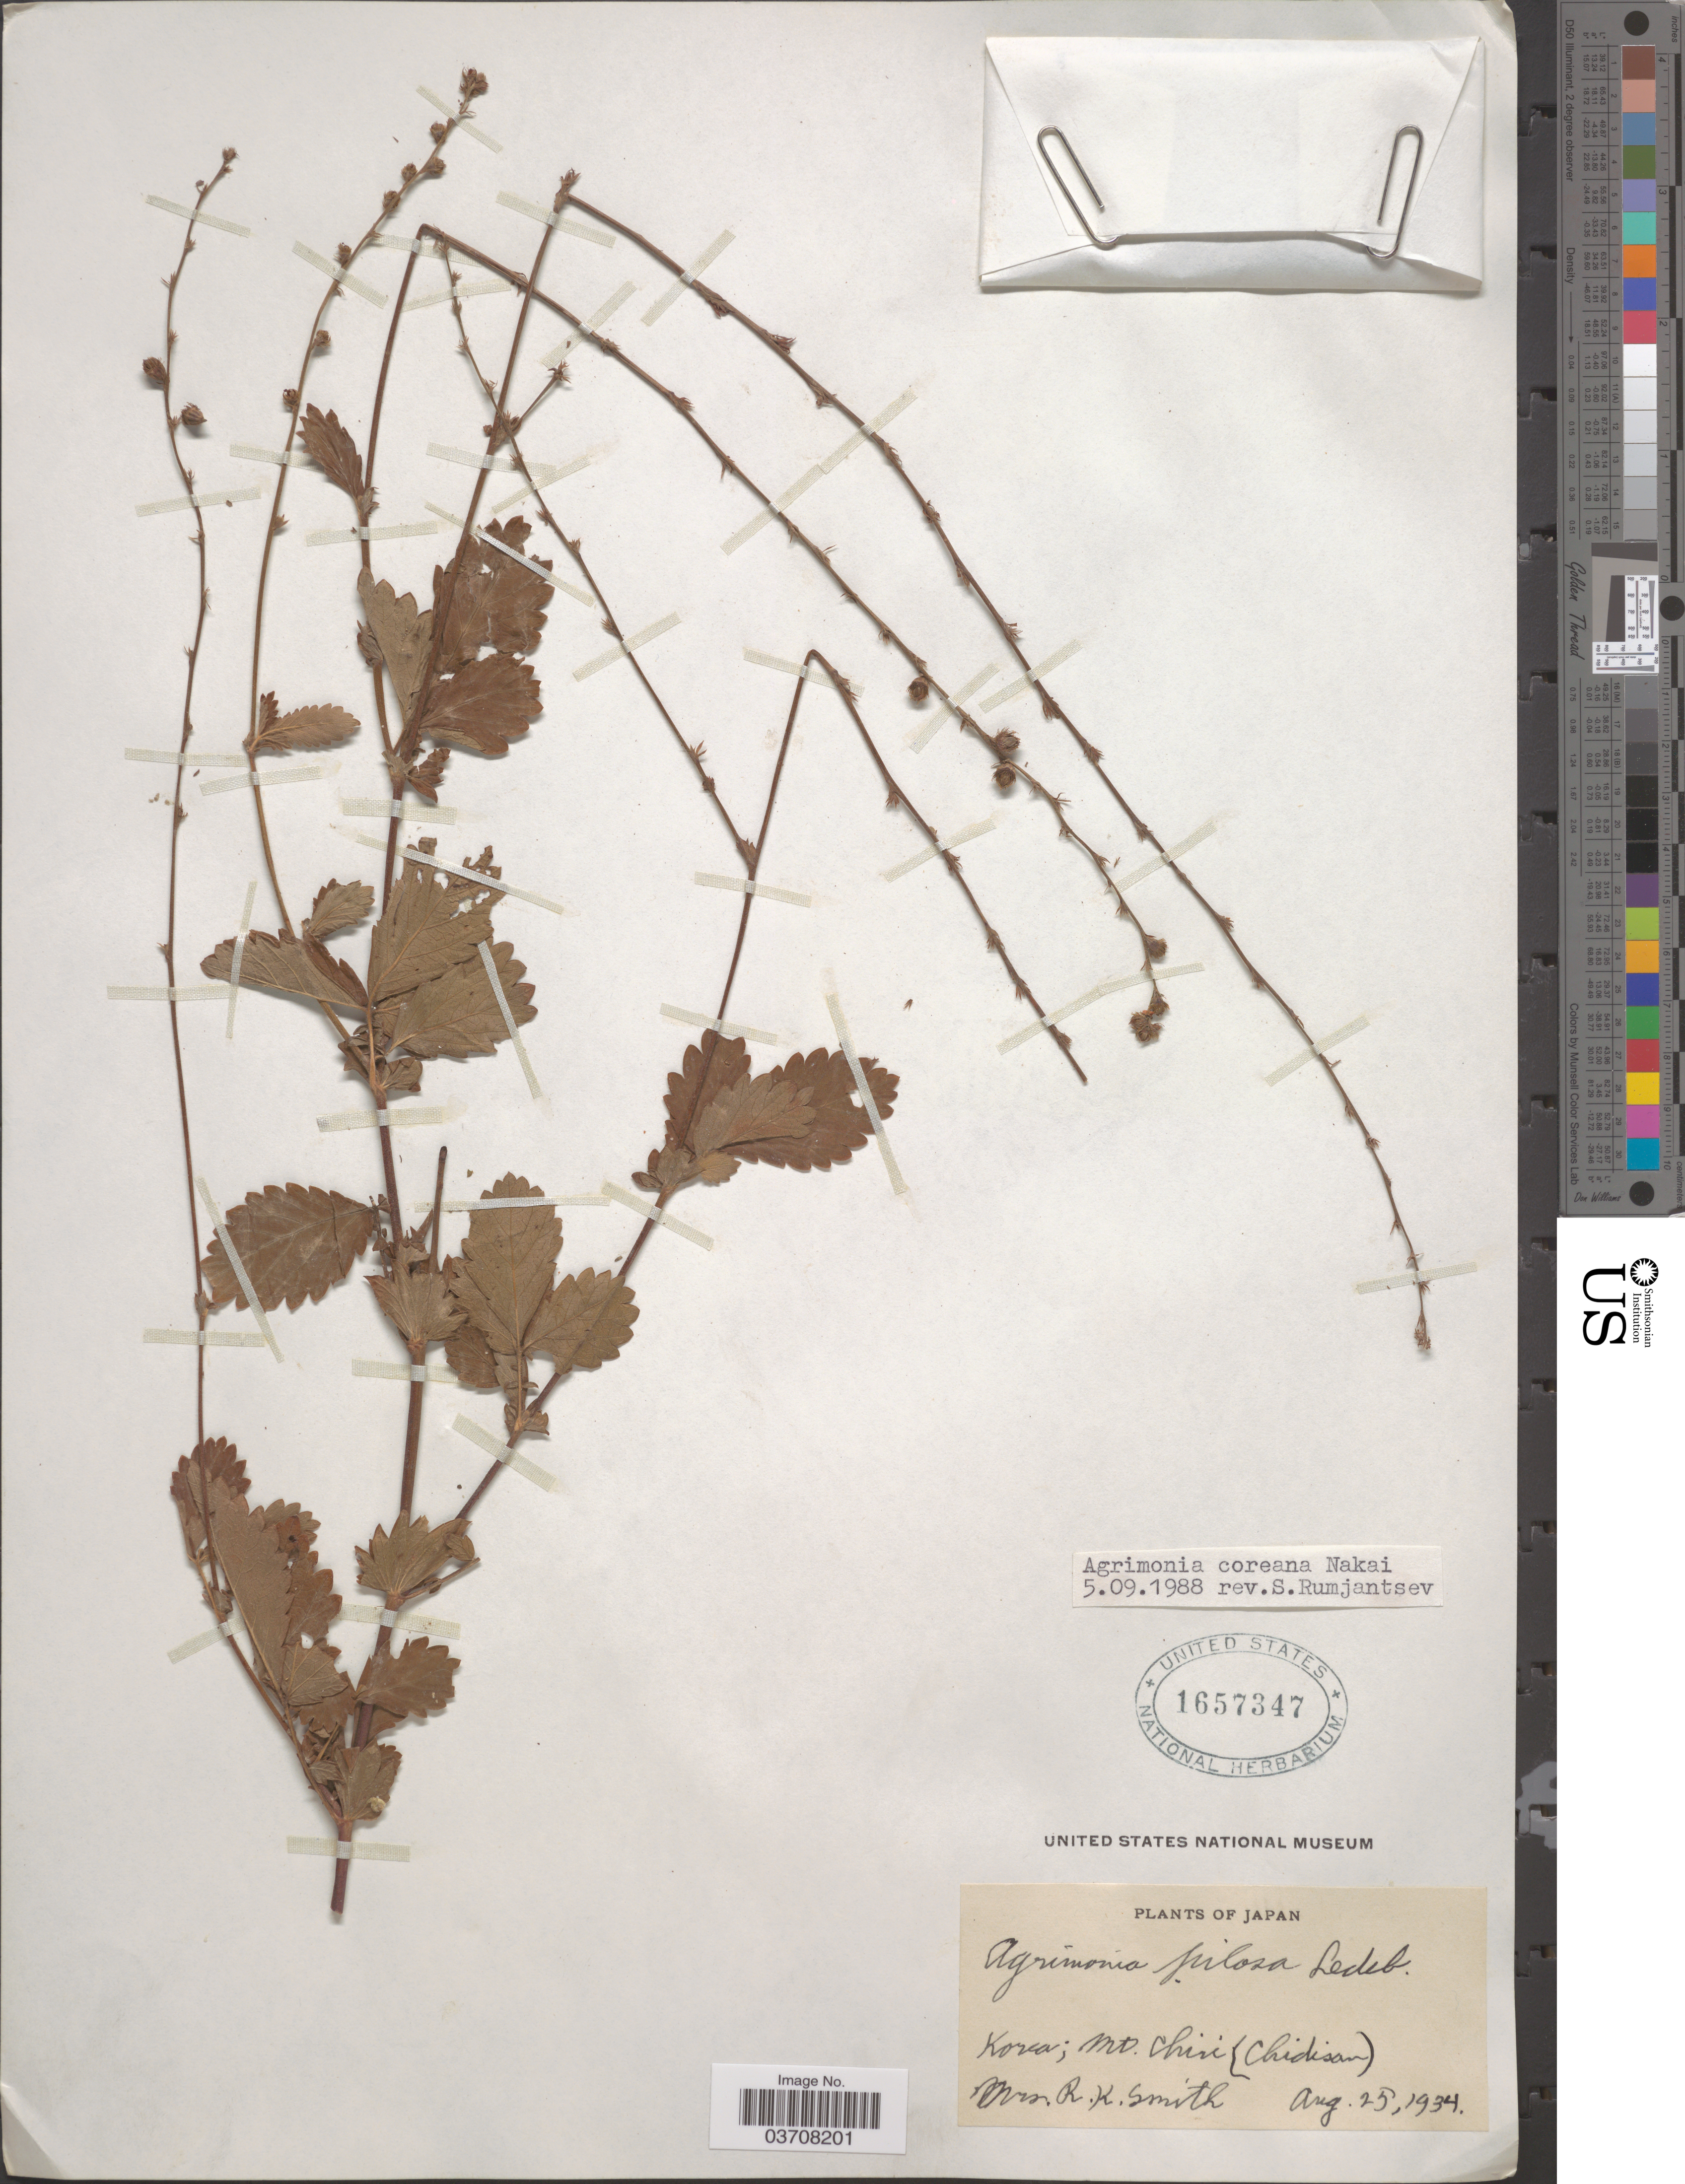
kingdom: Plantae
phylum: Tracheophyta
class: Magnoliopsida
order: Rosales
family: Rosaceae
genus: Agrimonia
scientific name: Agrimonia coreana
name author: Nakai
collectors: R. Smith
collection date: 1934-08-25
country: South Korea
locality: Mt. Chiri (Chidisan).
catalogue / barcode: US 1657347